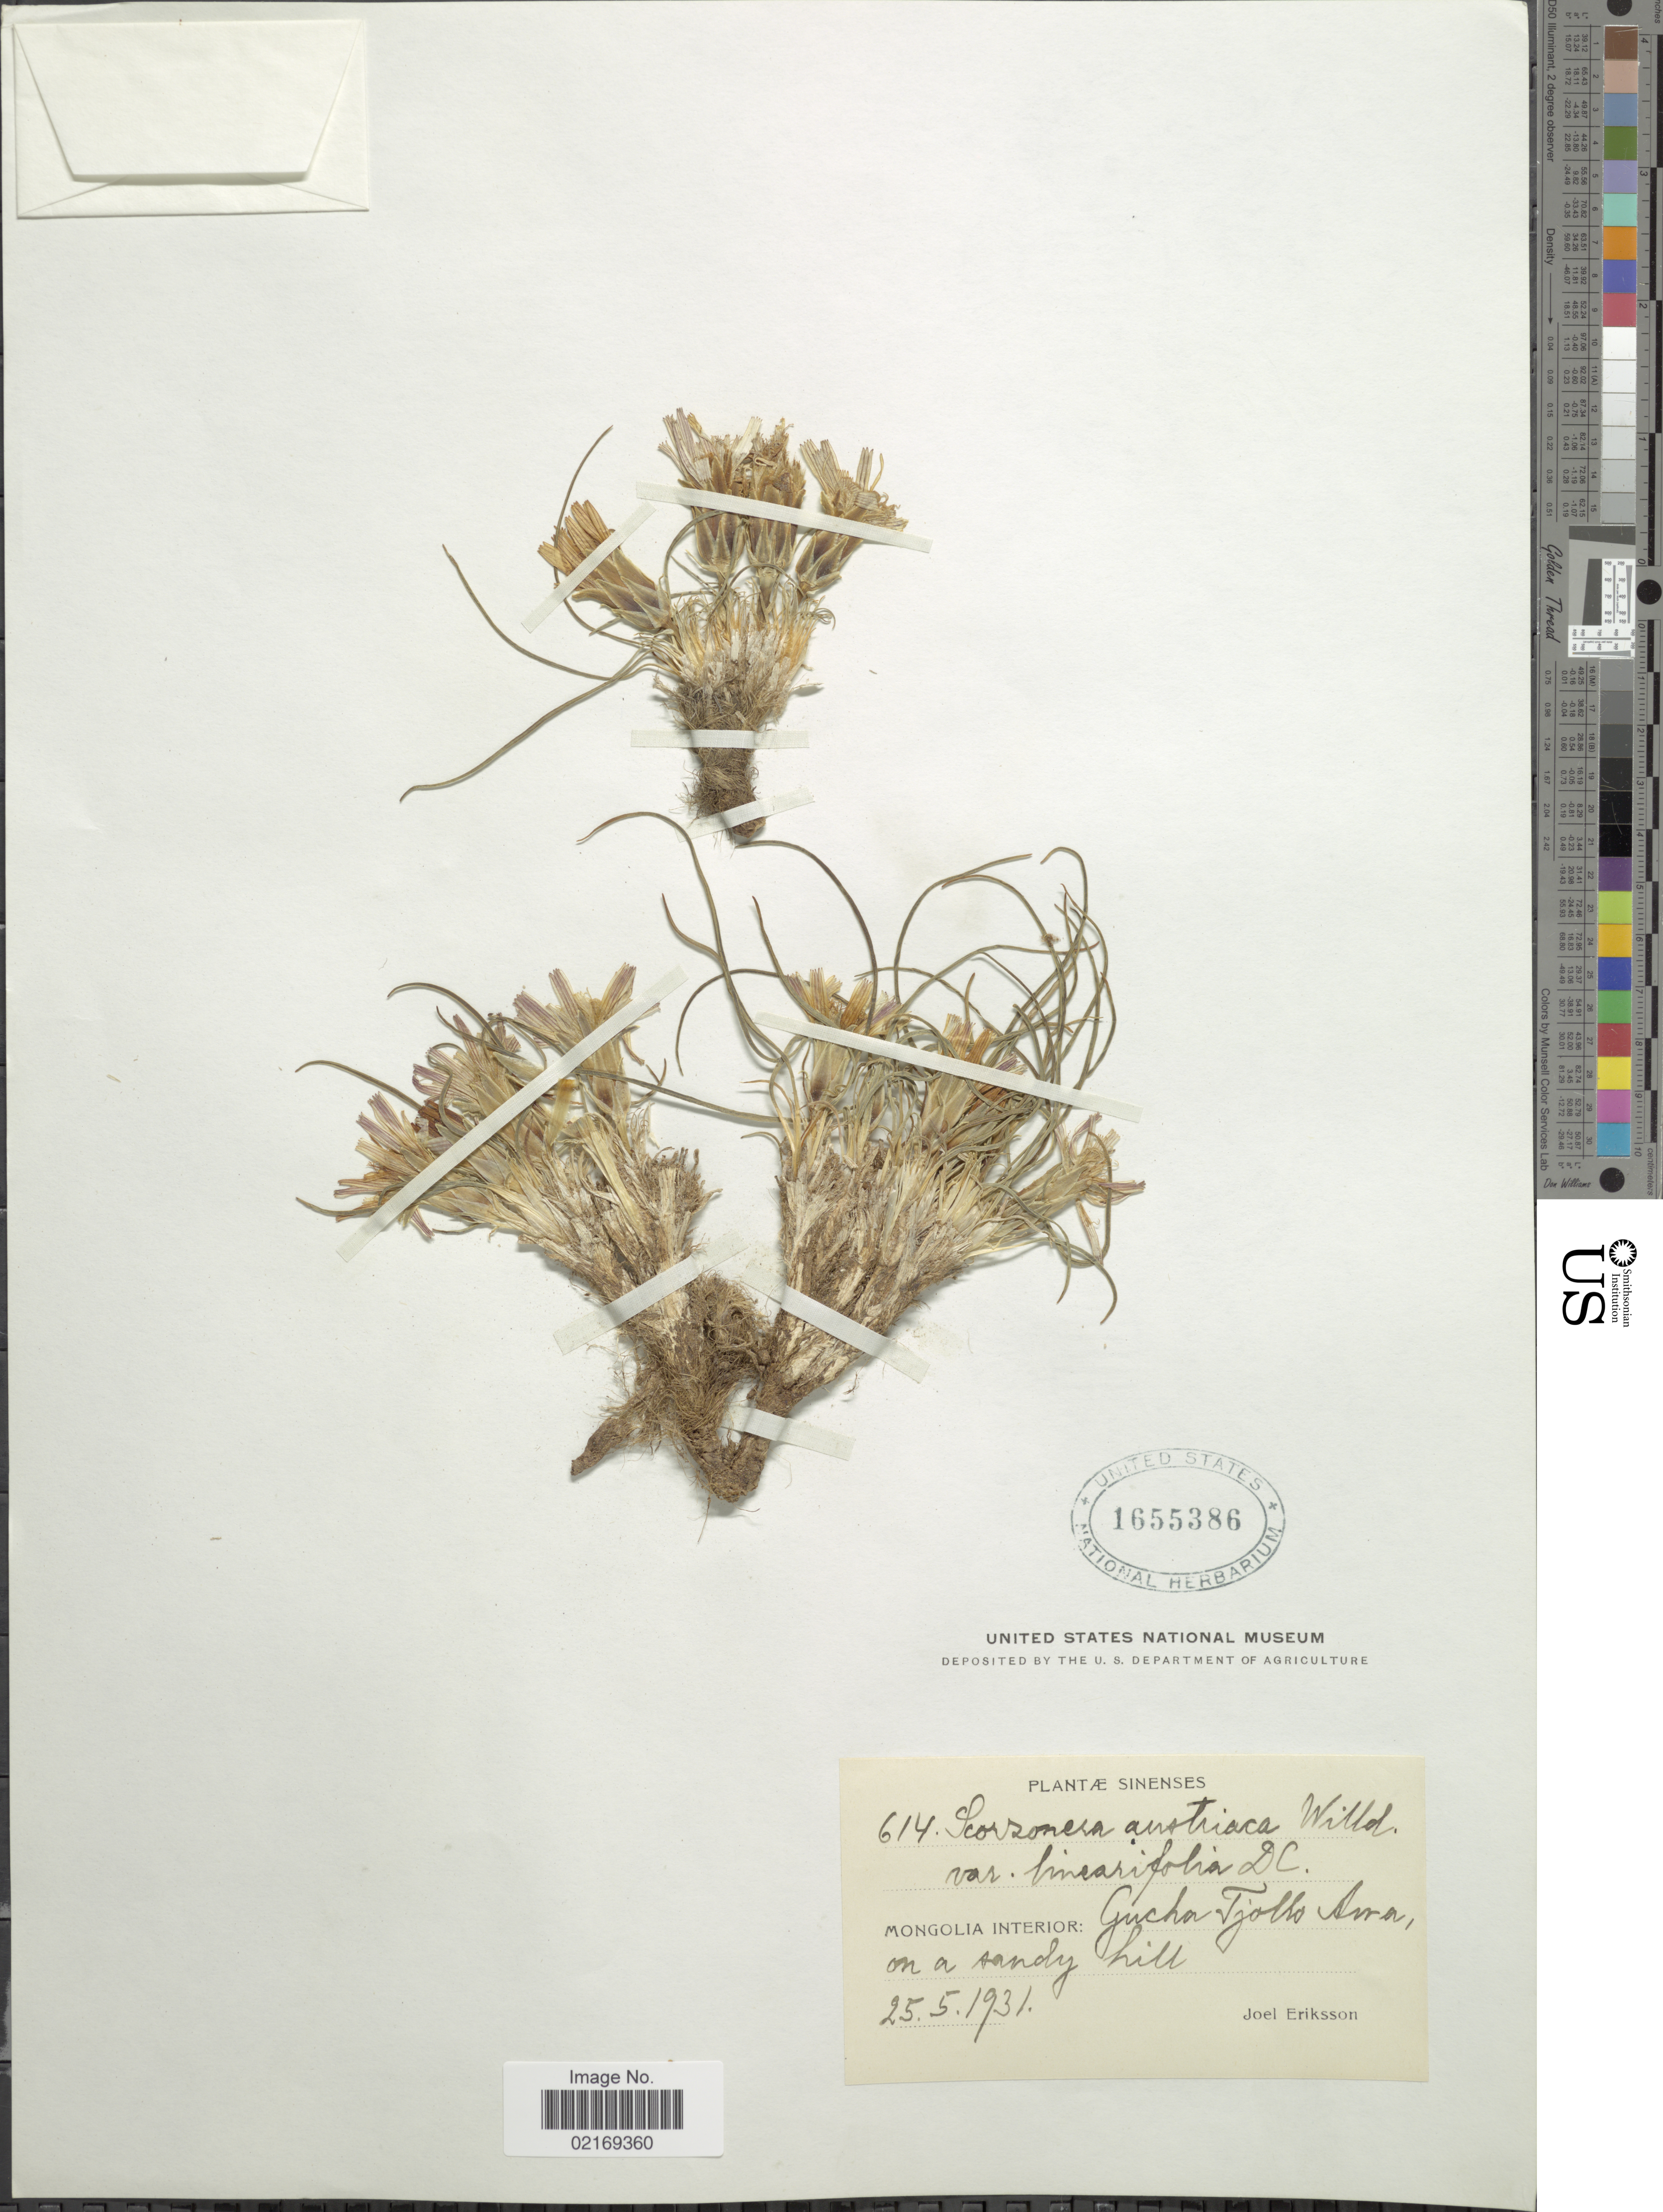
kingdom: Plantae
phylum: Tracheophyta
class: Magnoliopsida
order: Asterales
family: Asteraceae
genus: Scorzonera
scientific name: Scorzonera austriaca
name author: Willd.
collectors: J. Eriksson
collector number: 614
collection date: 1931-05-25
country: China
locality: Sinenses, Mongolia interior: Gucha Tjollo Avra, on a sandy hill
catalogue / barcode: US 1655386